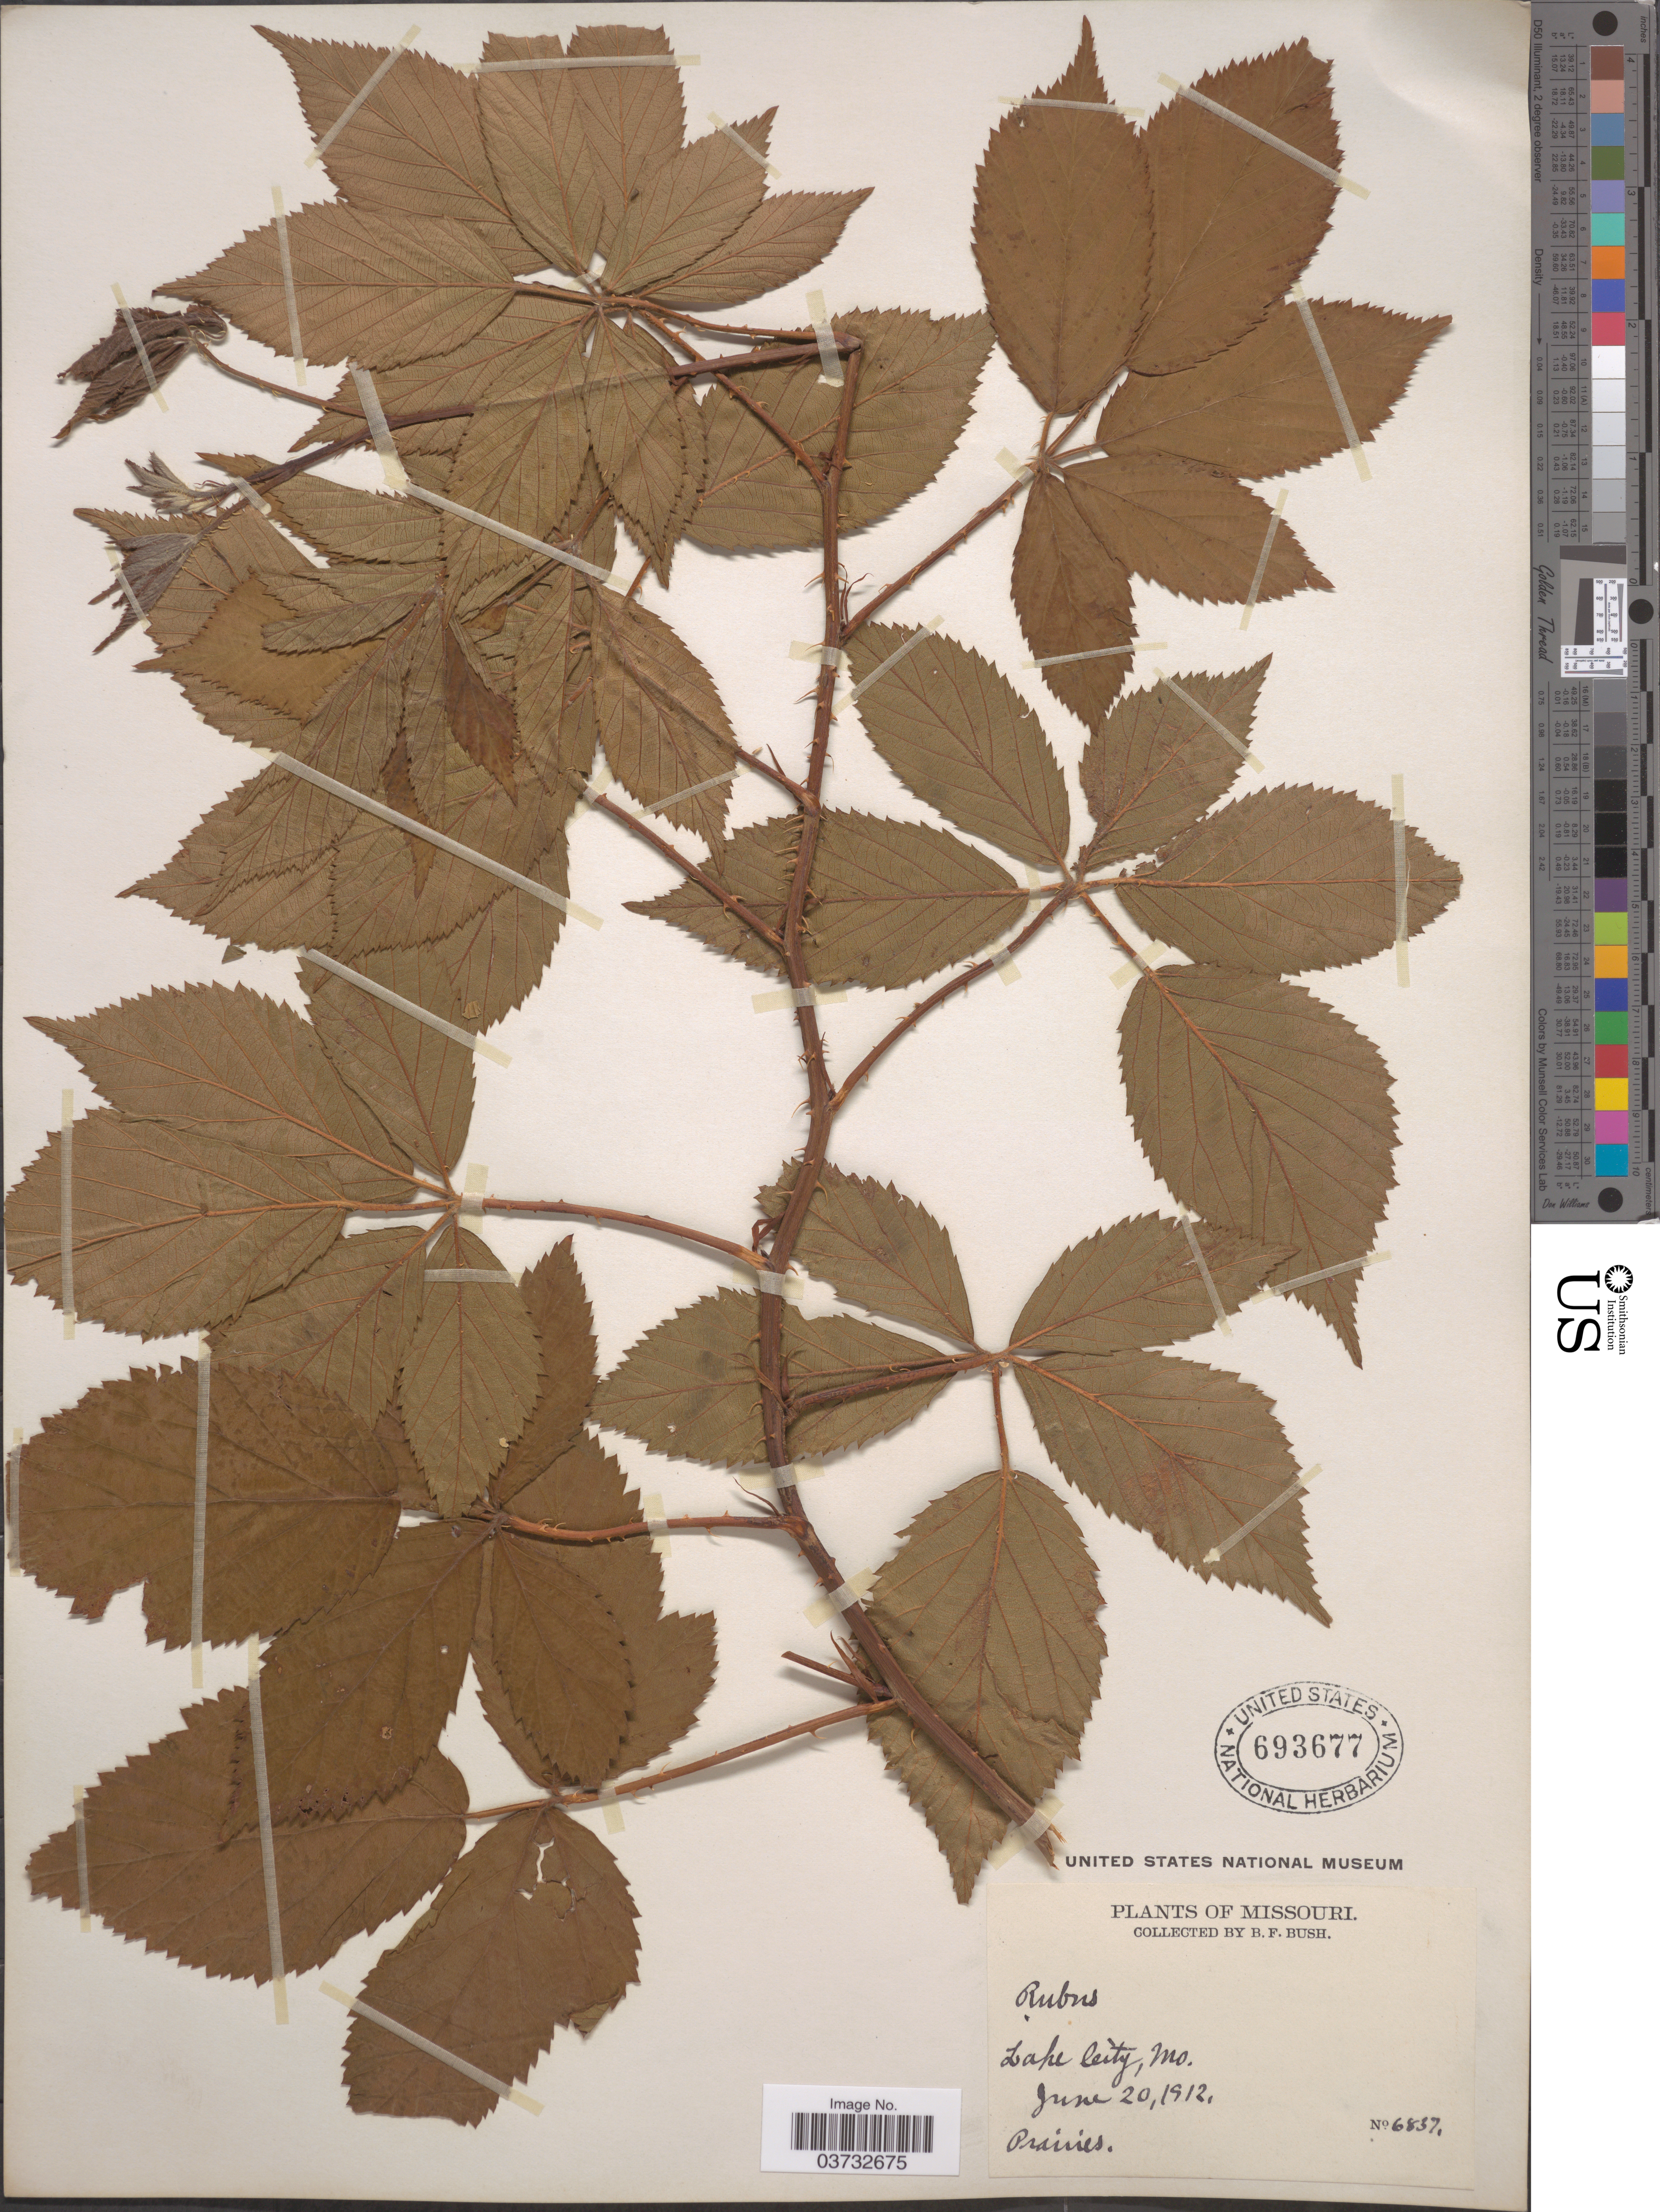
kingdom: Plantae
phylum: Tracheophyta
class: Magnoliopsida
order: Rosales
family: Rosaceae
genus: Rubus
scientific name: Rubus sp.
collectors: B. F. Bush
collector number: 6837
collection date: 1912-06-20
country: United States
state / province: Missouri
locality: Lake City.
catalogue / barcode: US 693677